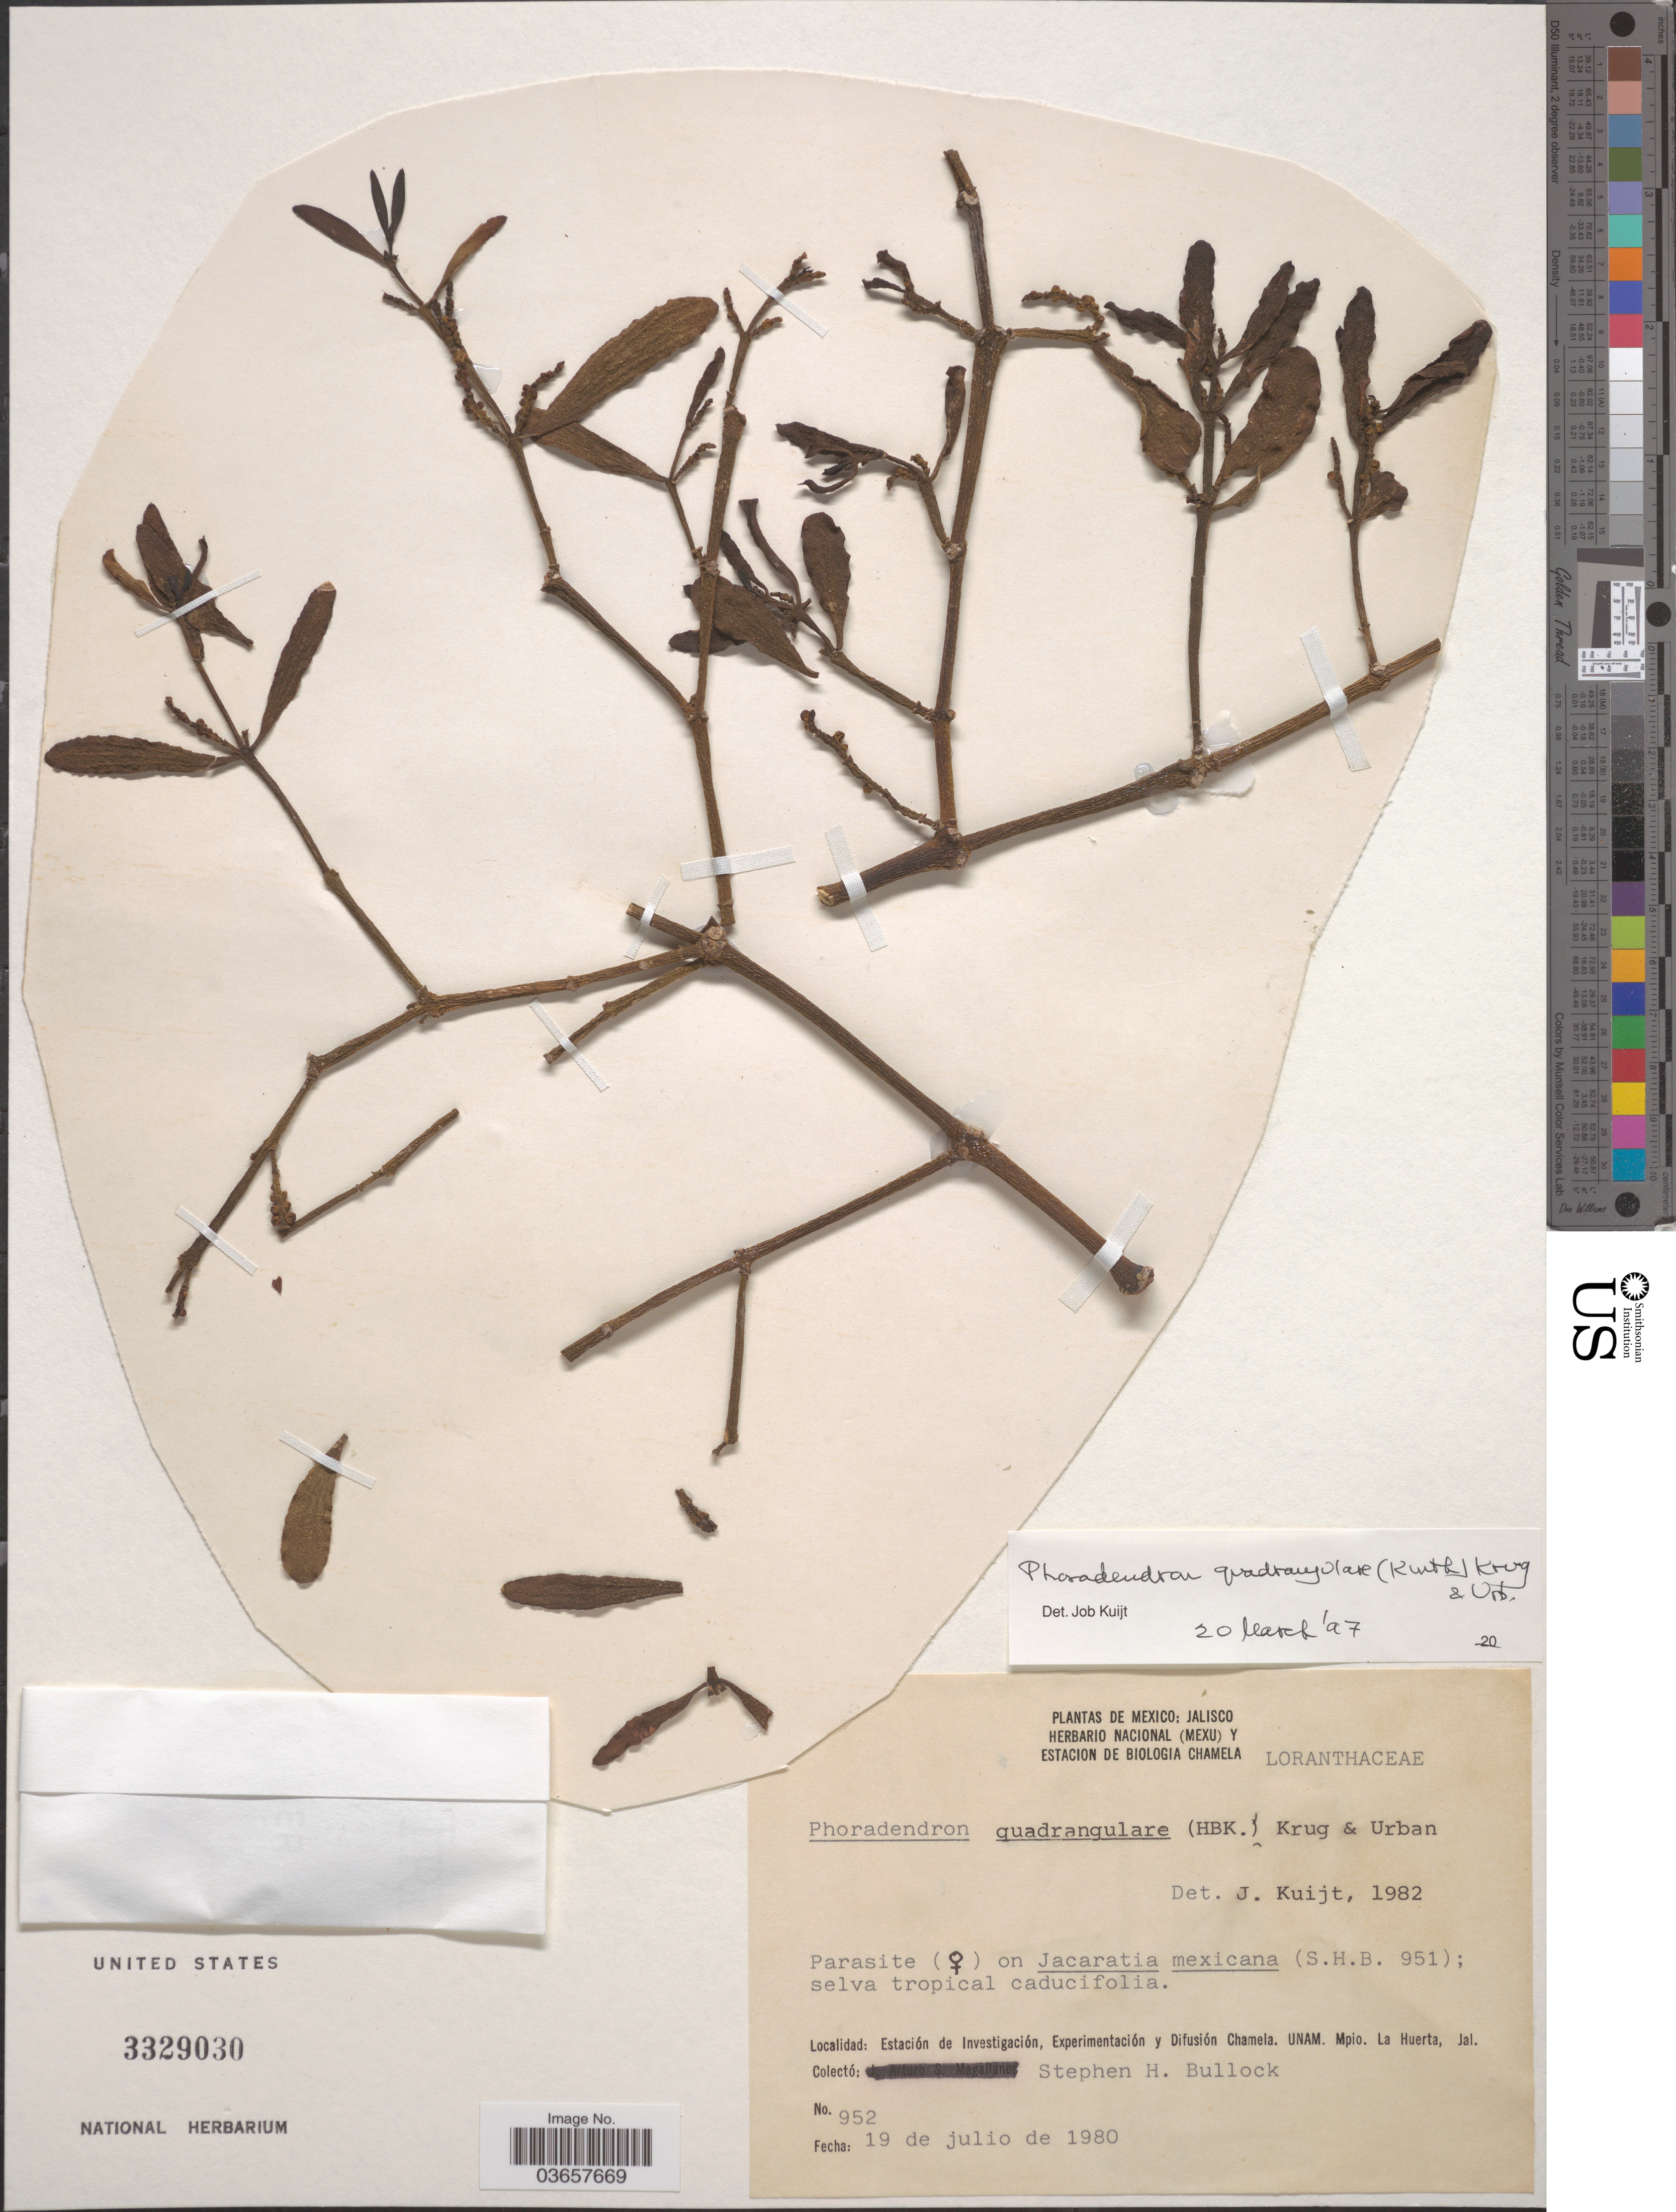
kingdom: Plantae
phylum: Tracheophyta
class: Magnoliopsida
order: Santalales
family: Viscaceae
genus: Phoradendron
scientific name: Phoradendron quadrangulare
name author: (Kunth) Griseb.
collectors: S. H. Bullock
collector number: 952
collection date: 1980-07-19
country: Mexico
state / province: Jalisco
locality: Estación de Investigación, Experimentación y Difusión Chamela. UNAM. Mpio. La Huerta, Jal.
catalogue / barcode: US 3329030